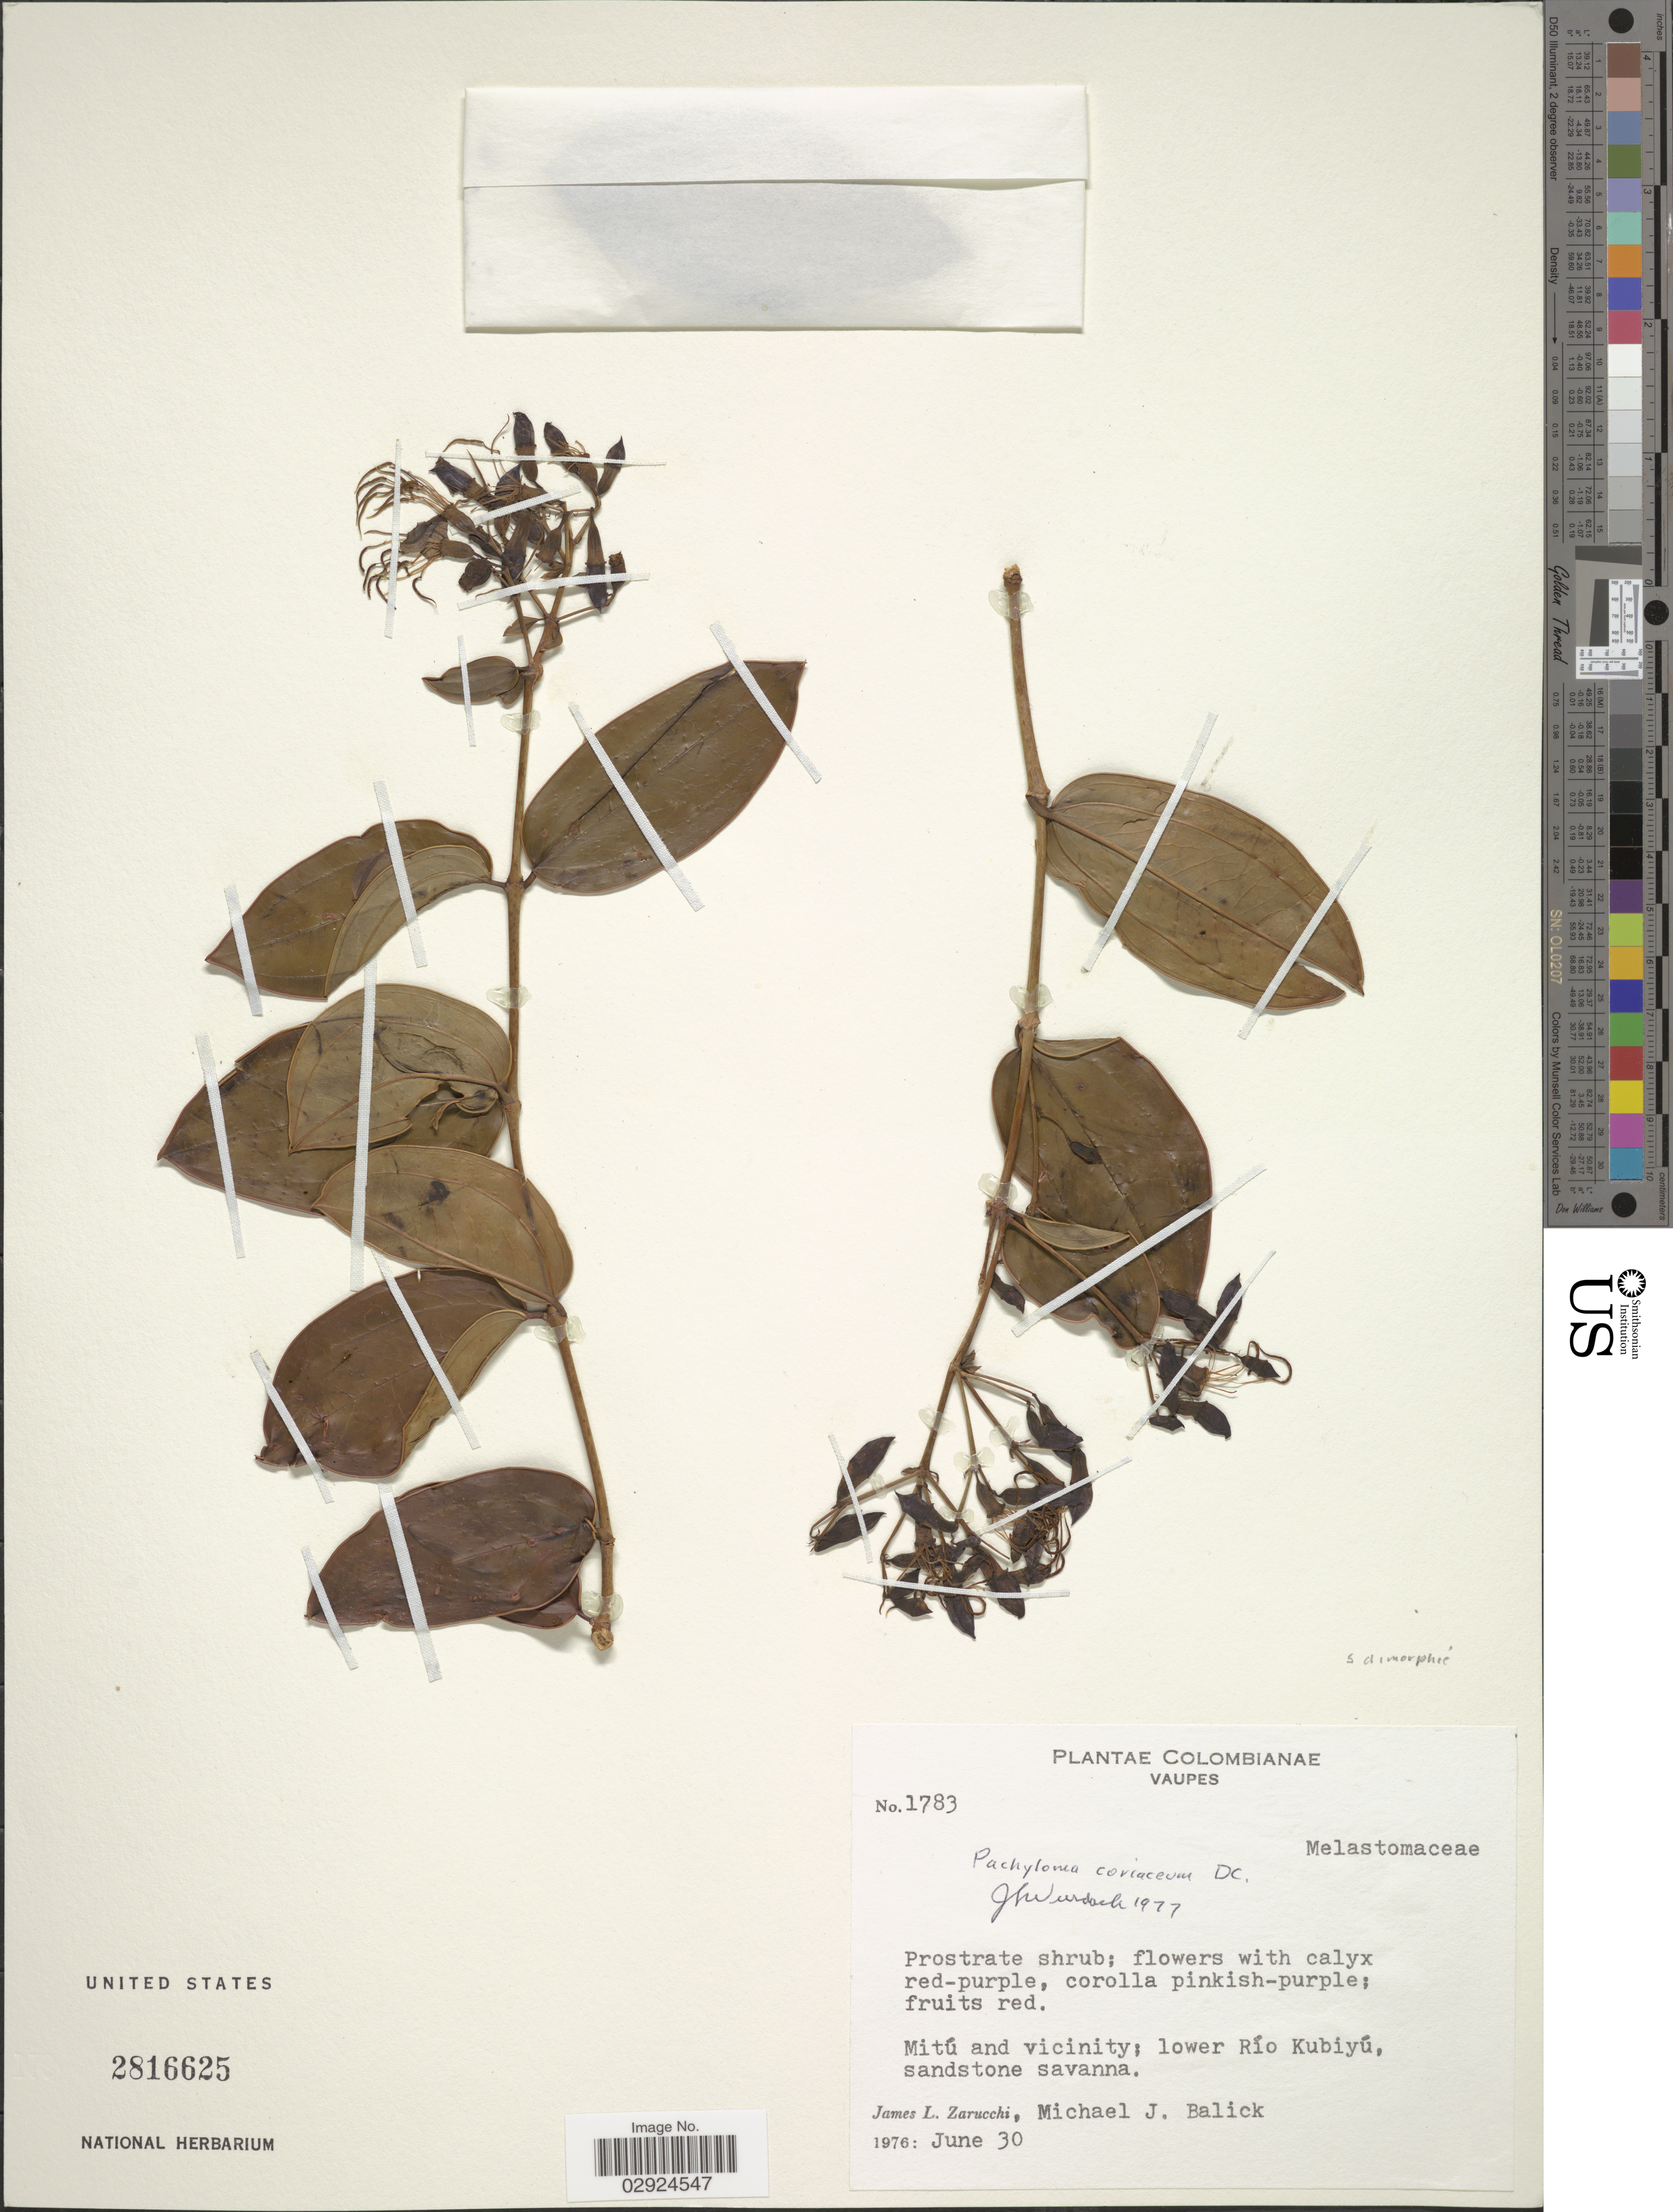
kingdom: Plantae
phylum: Tracheophyta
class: Magnoliopsida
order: Myrtales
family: Melastomataceae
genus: Pachyloma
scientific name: Pachyloma coriaceum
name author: DC.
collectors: J. L. Zarucchi & M. J. Balick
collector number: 1783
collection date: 1976-06-30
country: Colombia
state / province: Vaupés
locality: Mitú and vicinity: lower Río Kubiyú, sandstone savanna.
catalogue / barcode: US 2816625